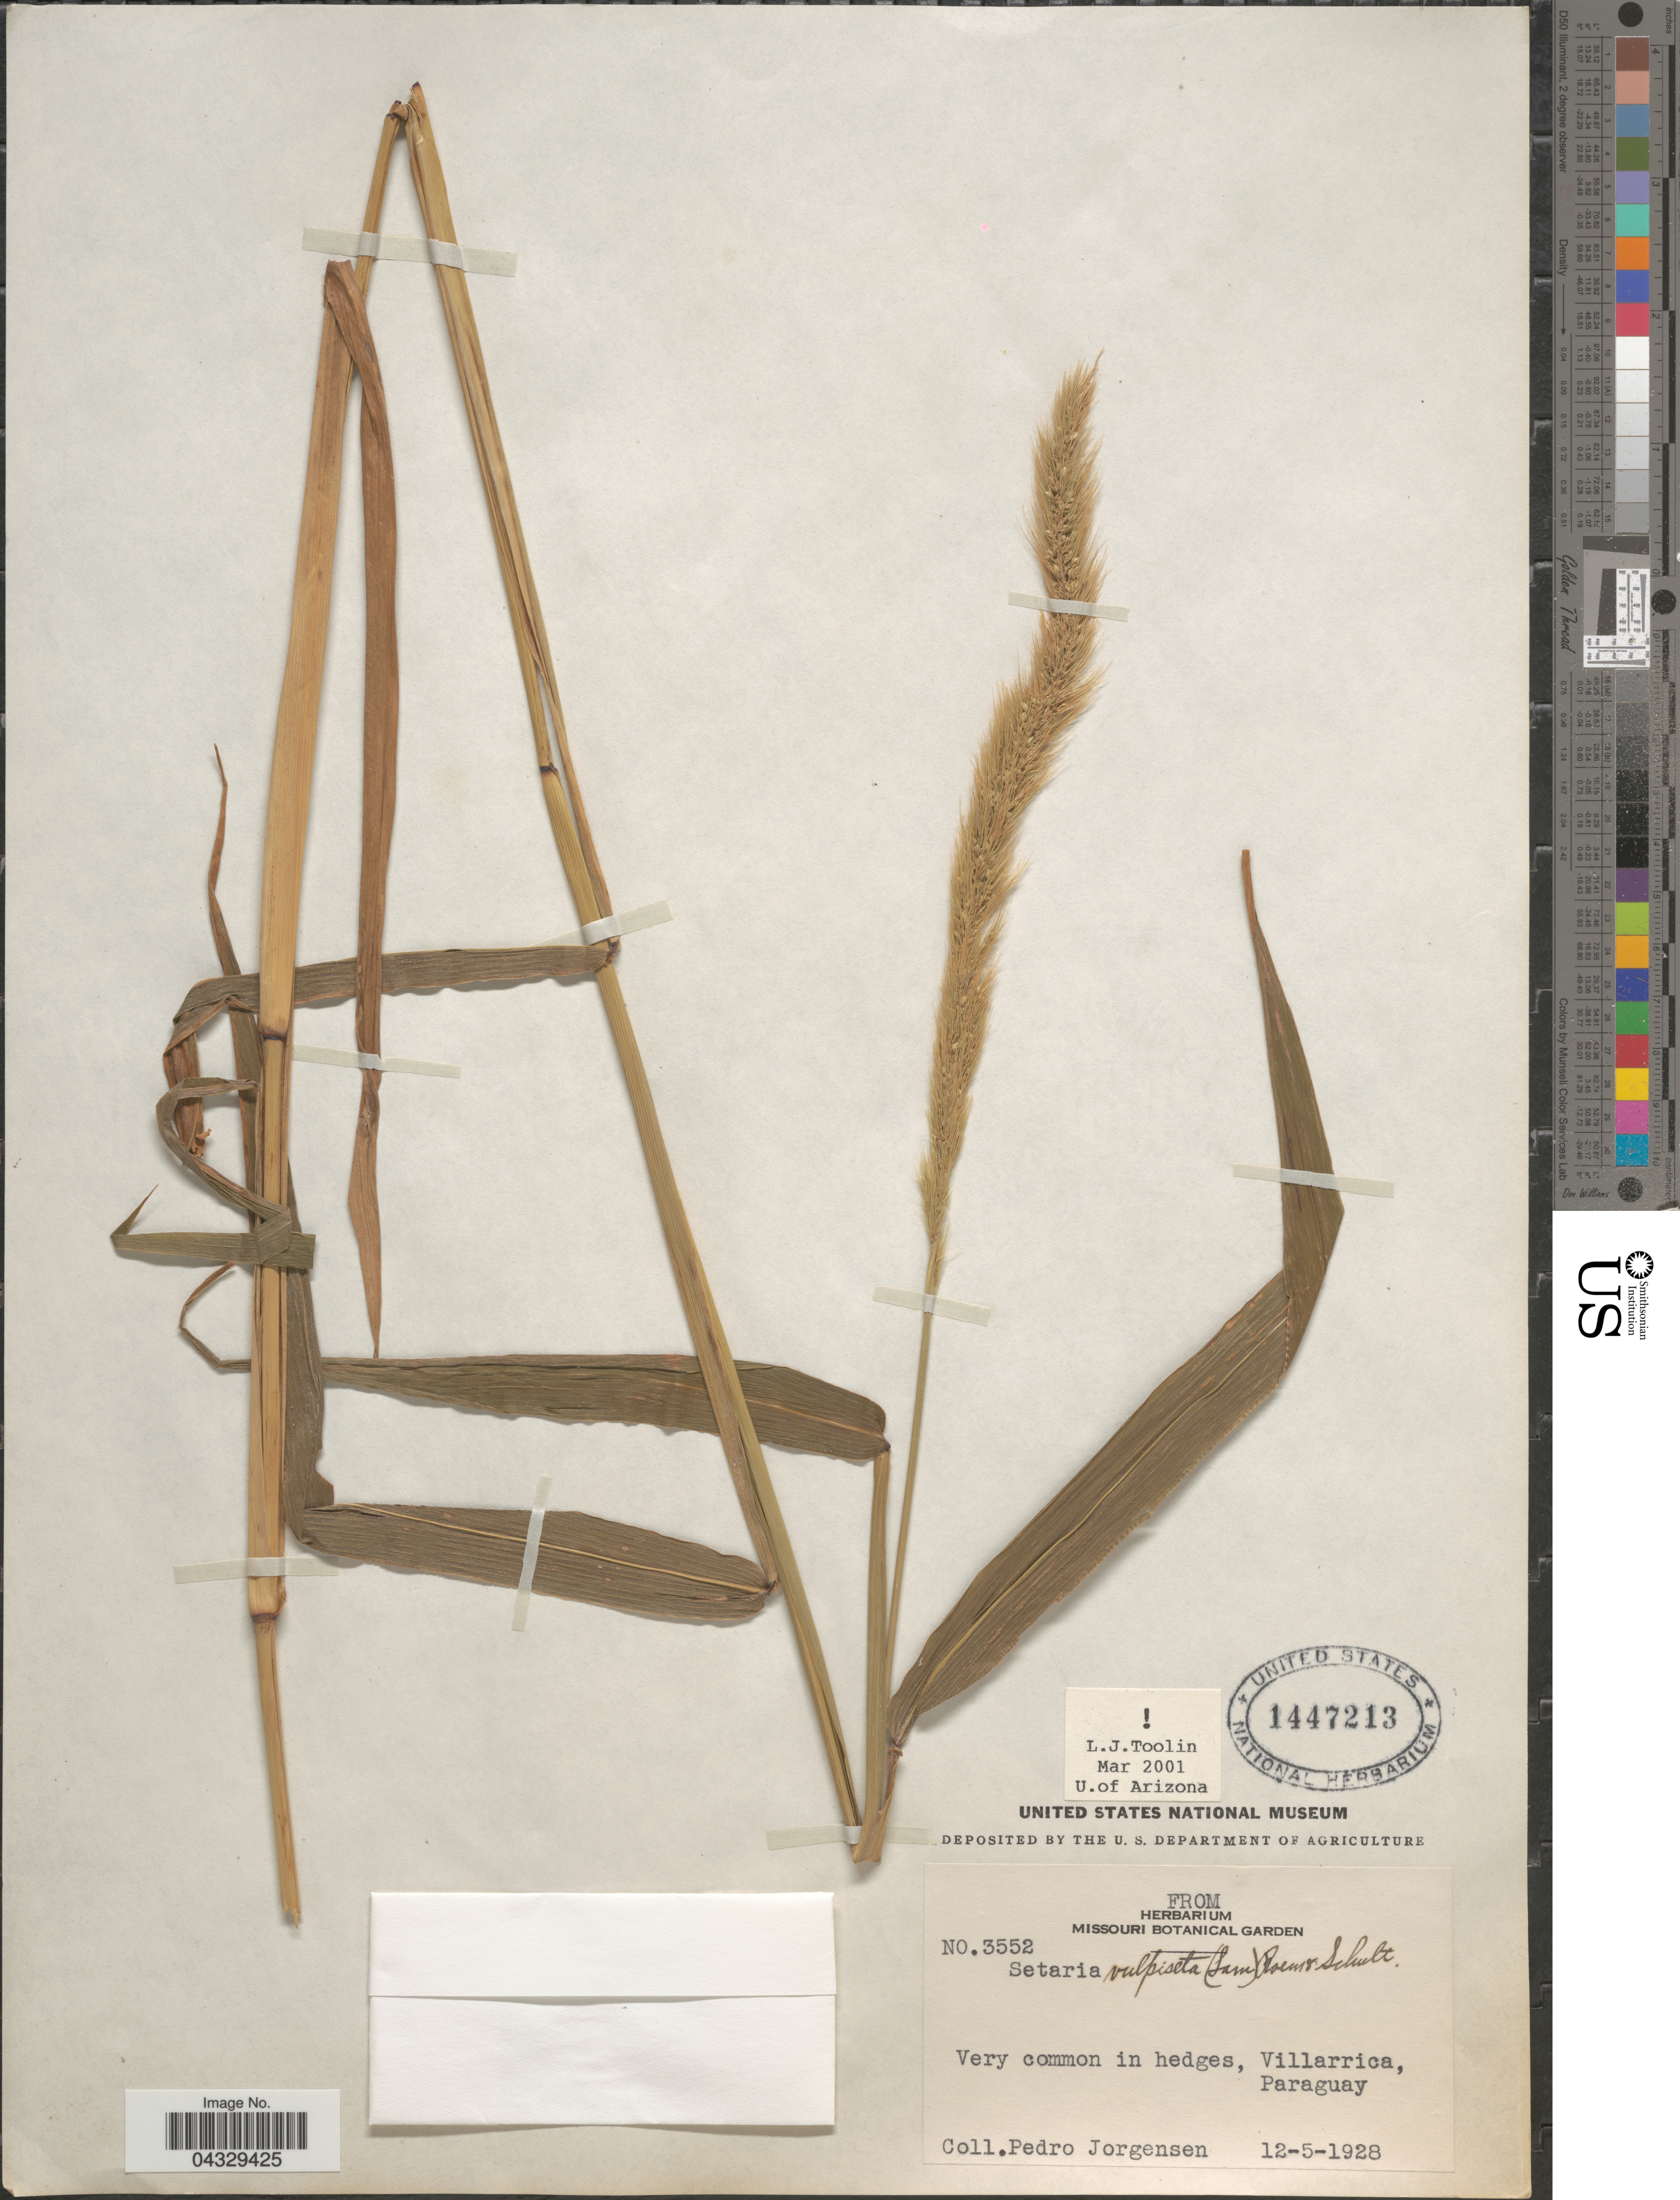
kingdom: Plantae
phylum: Tracheophyta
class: Liliopsida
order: Poales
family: Poaceae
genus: Setaria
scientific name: Setaria vulpiseta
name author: (Lam.) Roem. & Schult.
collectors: P. Jörgensen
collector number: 3552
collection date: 1928-05-12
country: Paraguay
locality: Very common in hedges, Villarrica.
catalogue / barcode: US 1447213